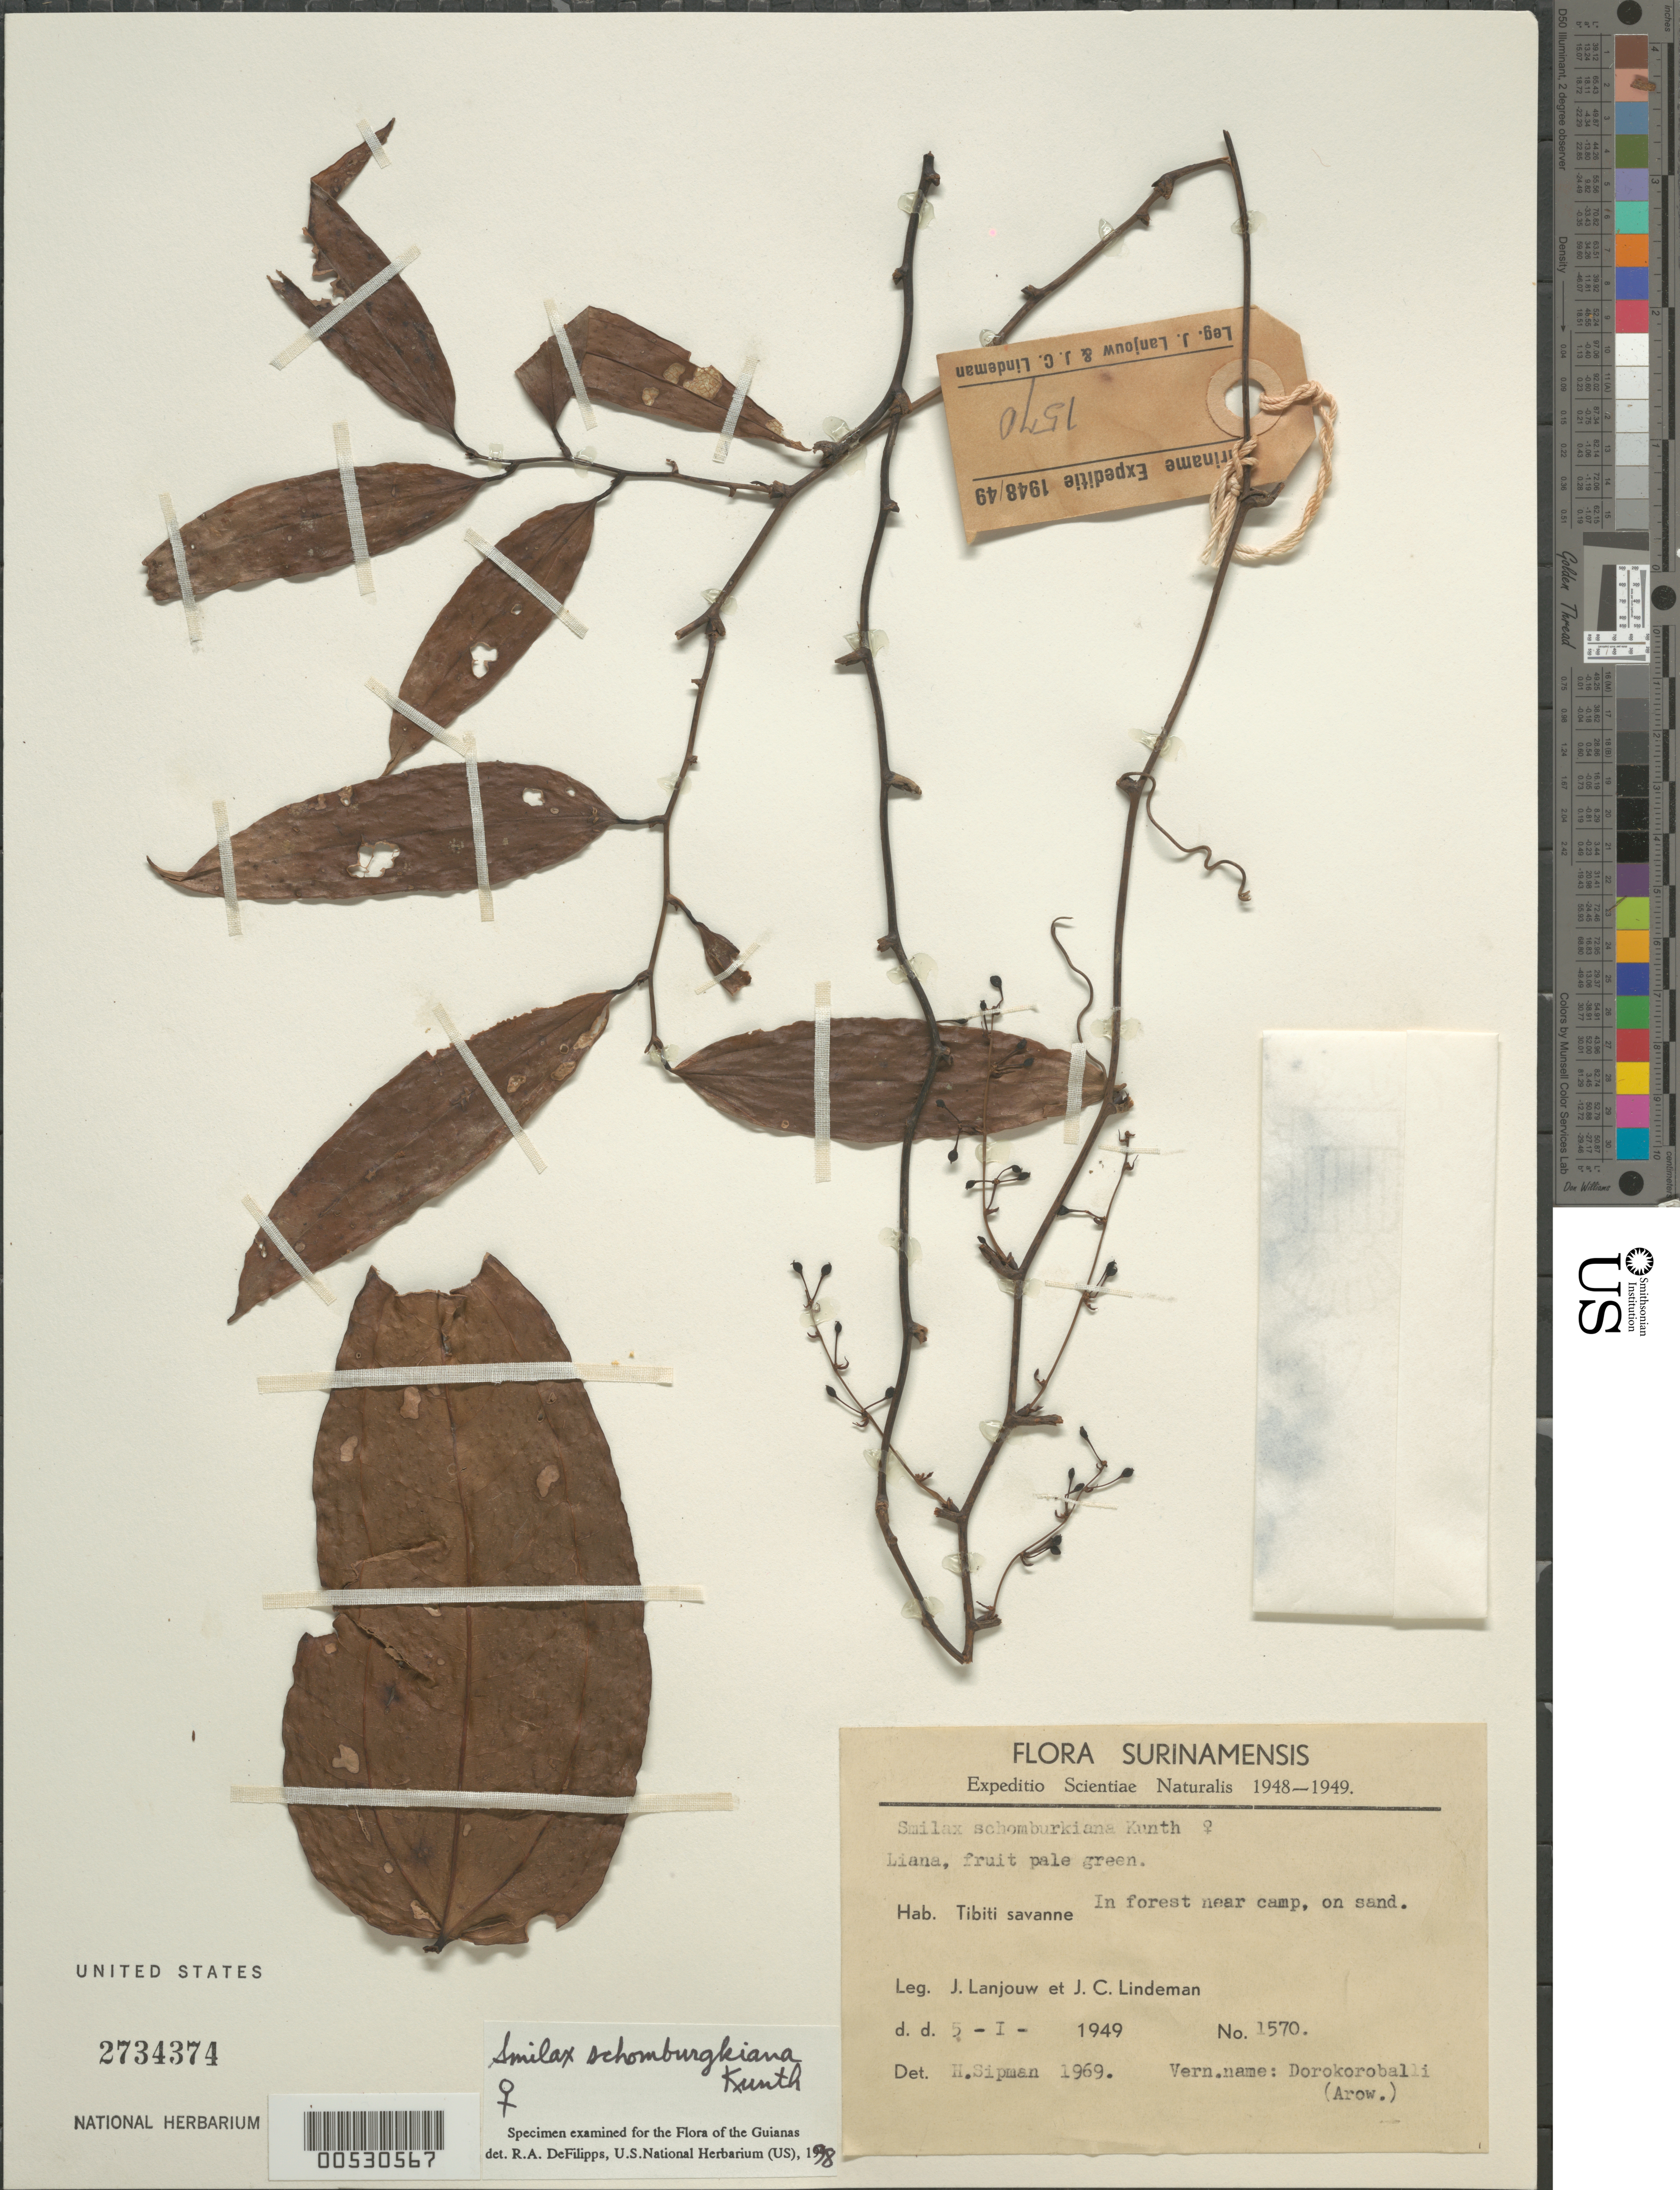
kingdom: Plantae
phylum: Tracheophyta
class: Liliopsida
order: Liliales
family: Smilacaceae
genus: Smilax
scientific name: Smilax schomburgkiana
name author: Kunth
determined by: DeFilipps, R. A.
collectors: J. Lanjouw & J. C. Lindeman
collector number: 1570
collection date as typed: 5-Jan-49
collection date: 1949-01-05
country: Suriname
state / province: Saramacca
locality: Tibiti savanna, near camp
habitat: Savanna forest, on sand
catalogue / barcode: US 2734374